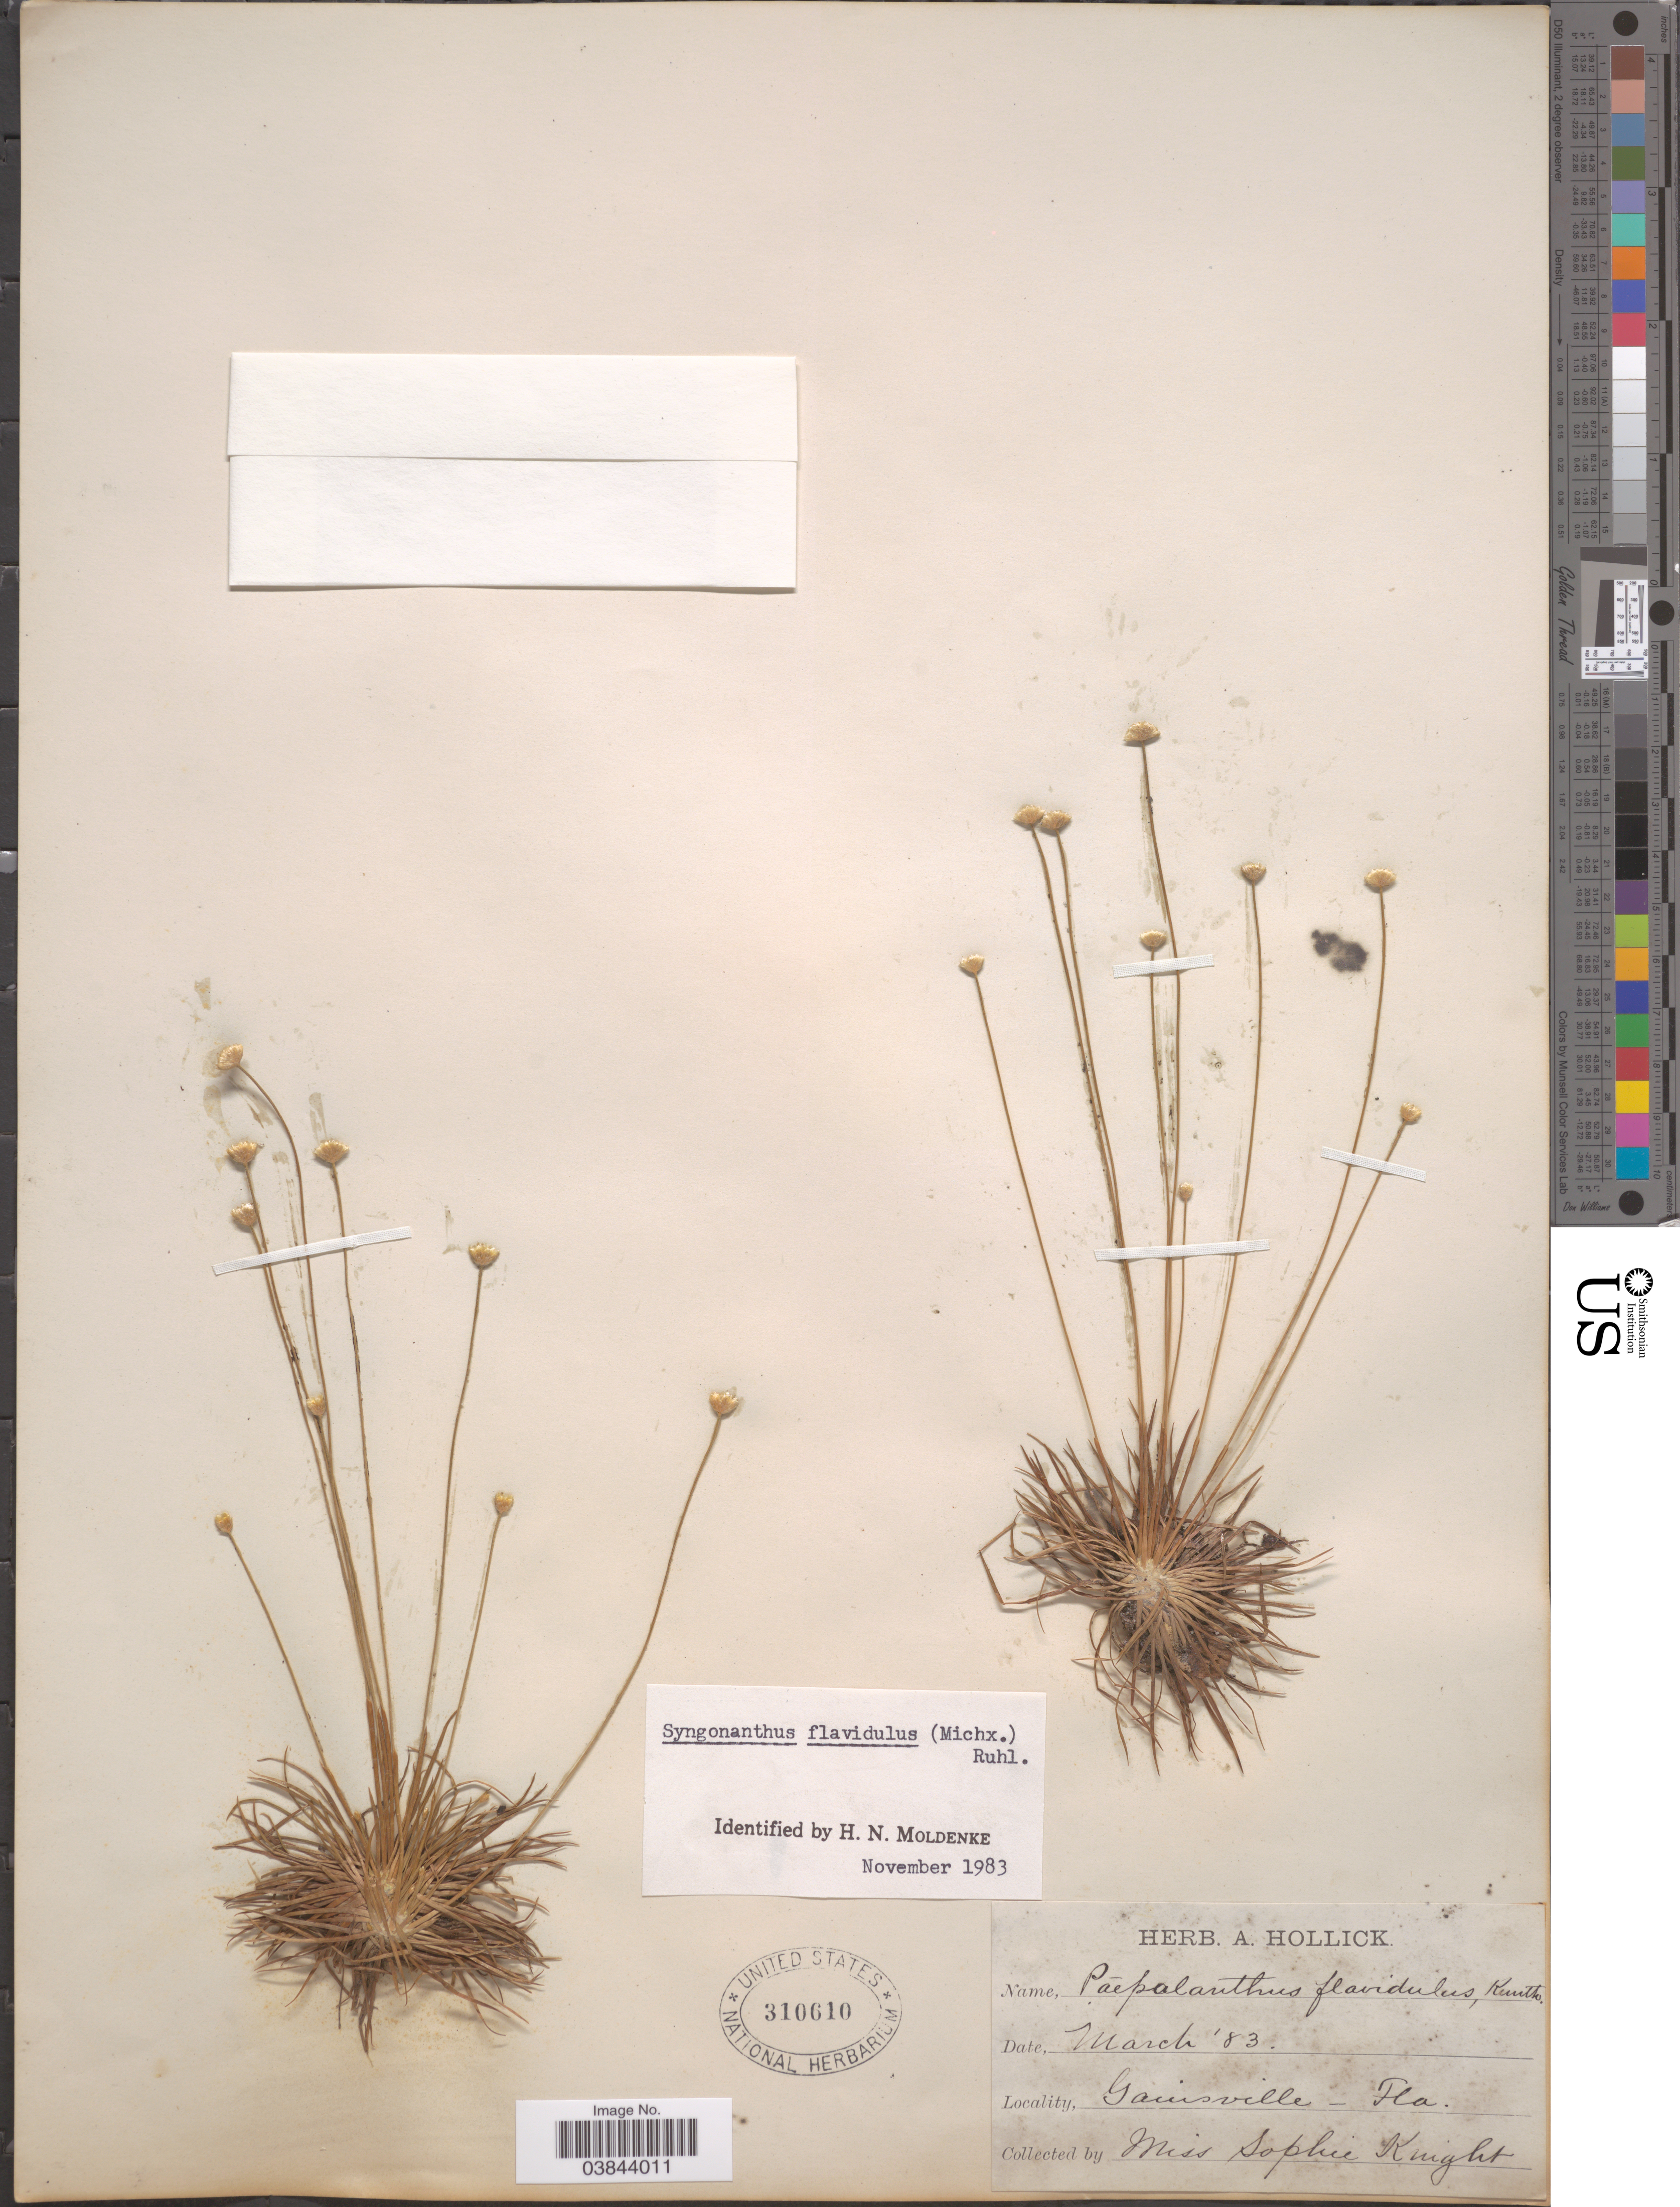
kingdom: Plantae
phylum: Tracheophyta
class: Liliopsida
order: Poales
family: Eriocaulaceae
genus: Syngonanthus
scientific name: Syngonanthus flavidulus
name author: (Michx.) Ruhland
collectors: S. Knight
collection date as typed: Transcribed d/m/y: /3/83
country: United States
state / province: Florida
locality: Gainsville.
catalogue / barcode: US 310610